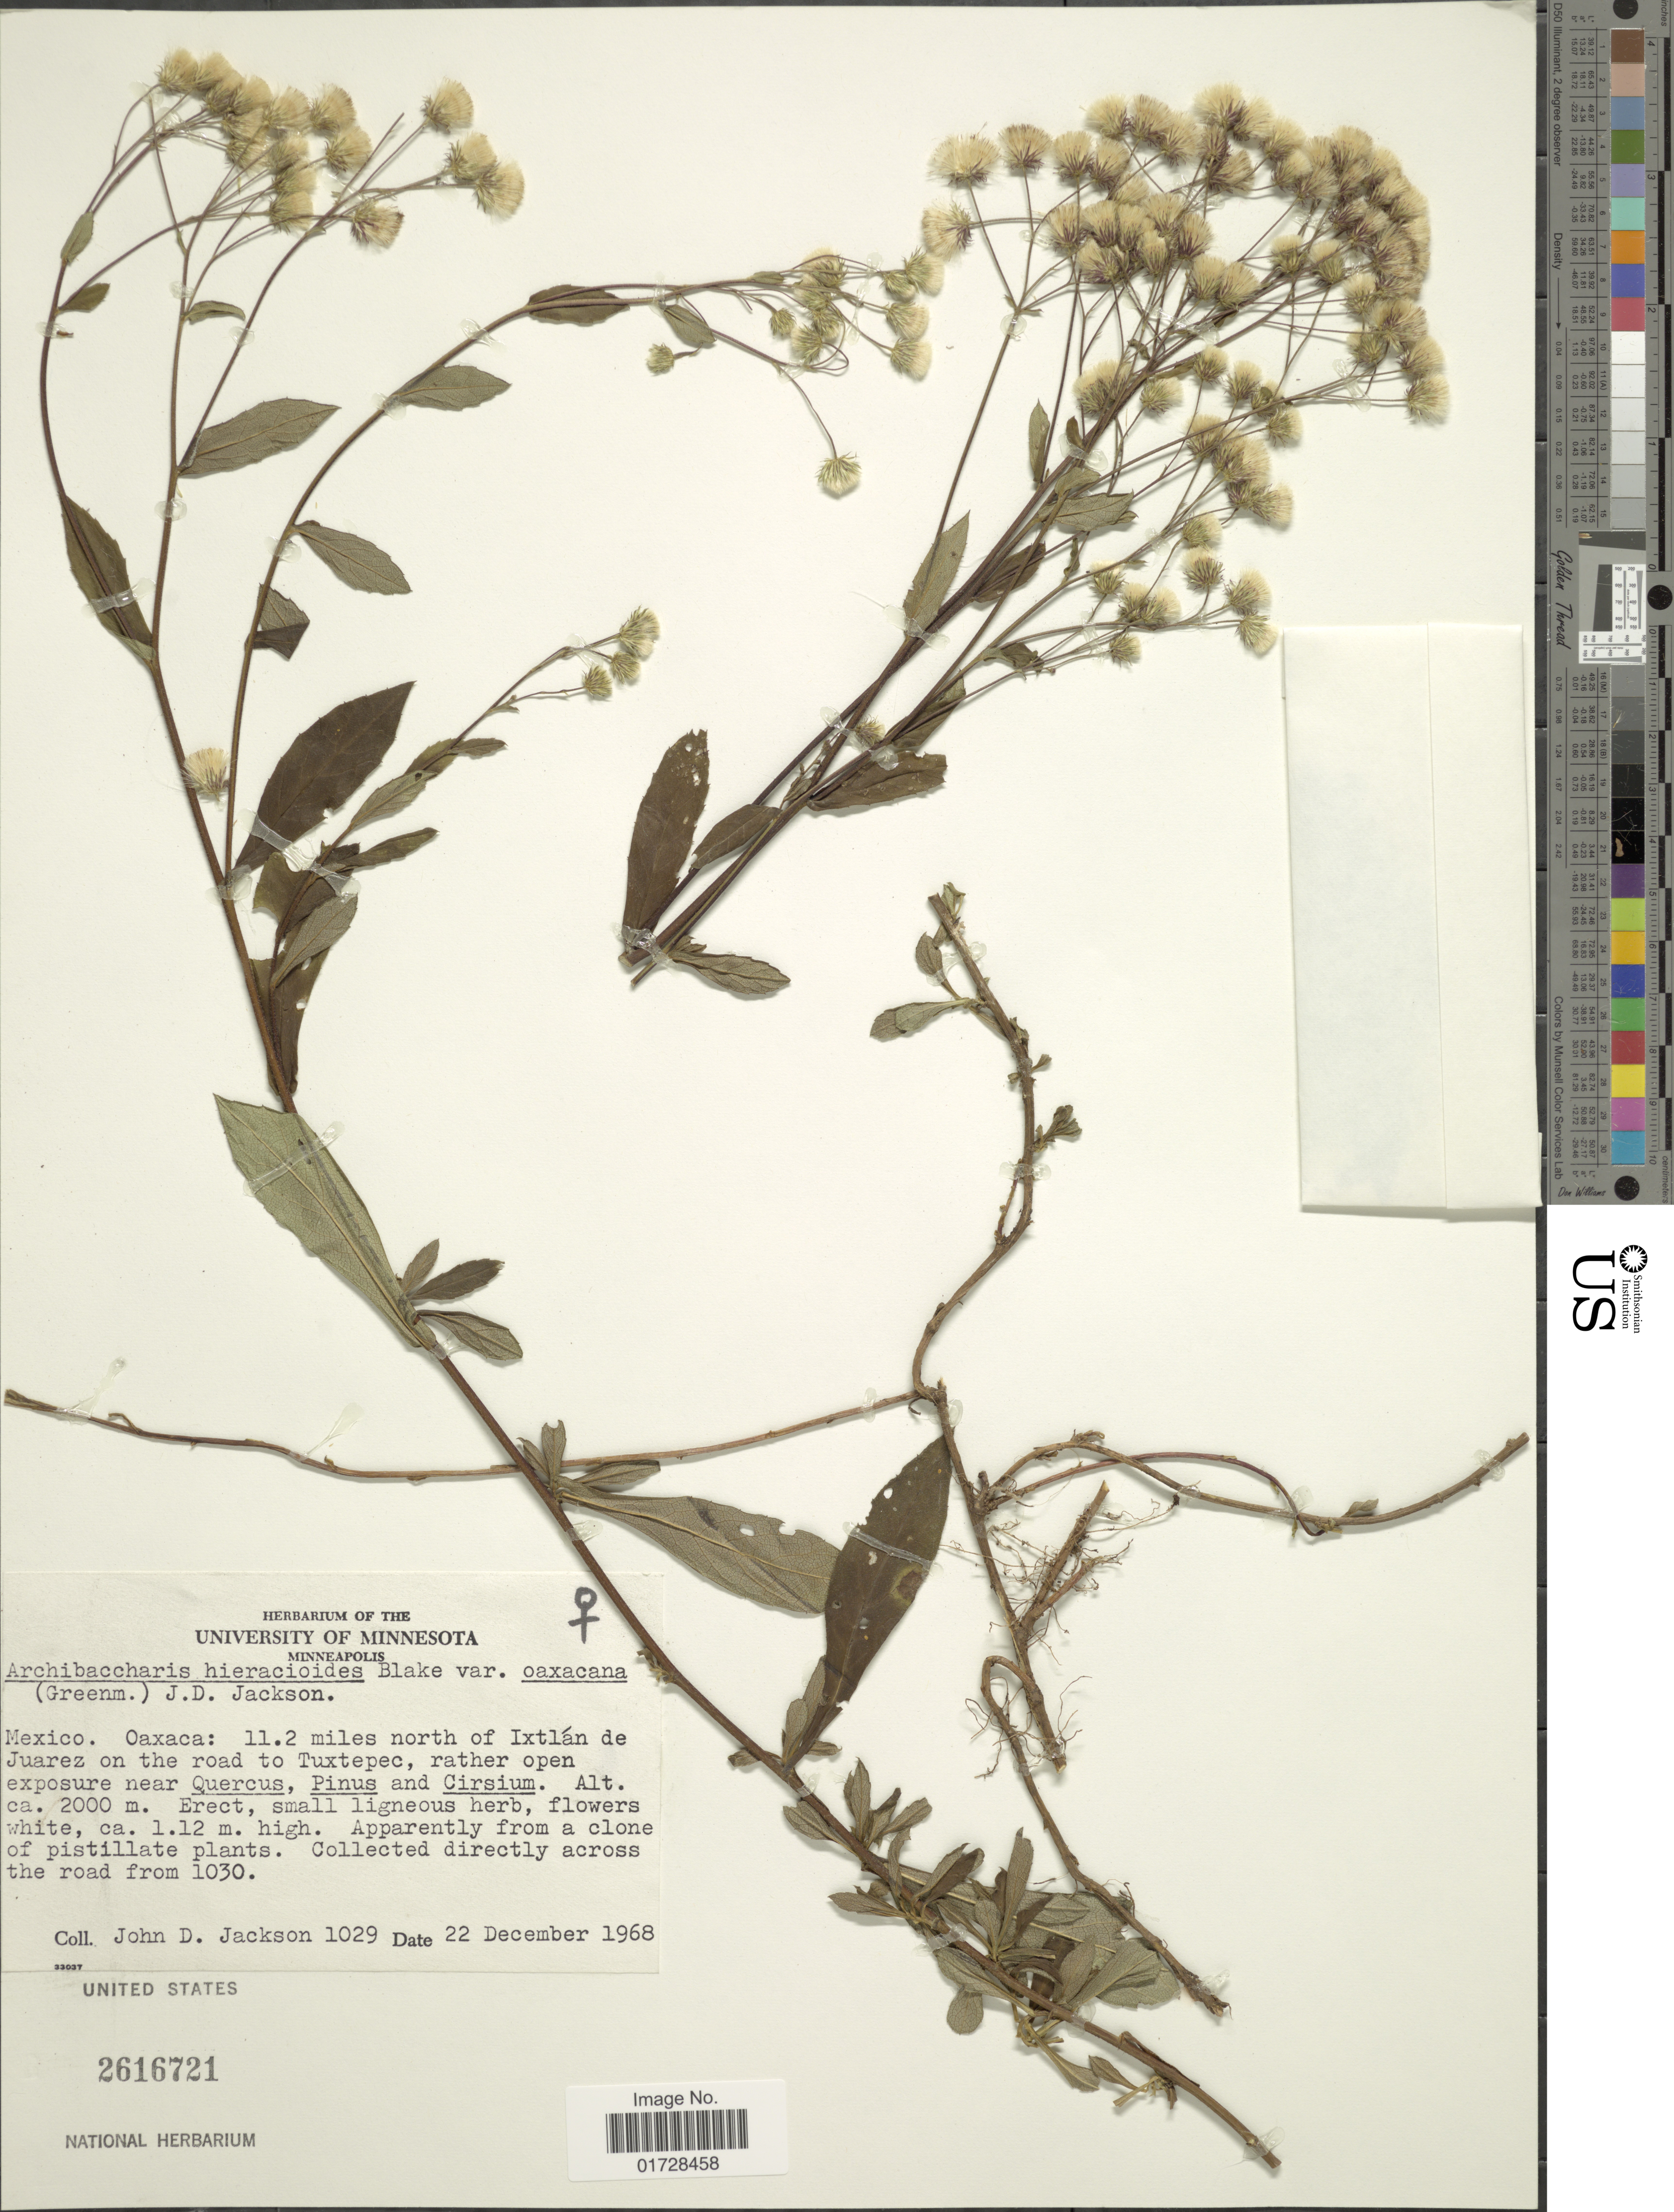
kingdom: Plantae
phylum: Tracheophyta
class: Magnoliopsida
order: Asterales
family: Asteraceae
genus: Archibaccharis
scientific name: Archibaccharis hieracioides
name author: (S.F. Blake) S.F. Blake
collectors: J. Jackson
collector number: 1029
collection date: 1968-12-22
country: Mexico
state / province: Oaxaca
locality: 11.2 miles north of Ixtlan de Juarez on the road to Tuxtepec, directly across the road from 1030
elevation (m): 2000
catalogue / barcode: US 2616721